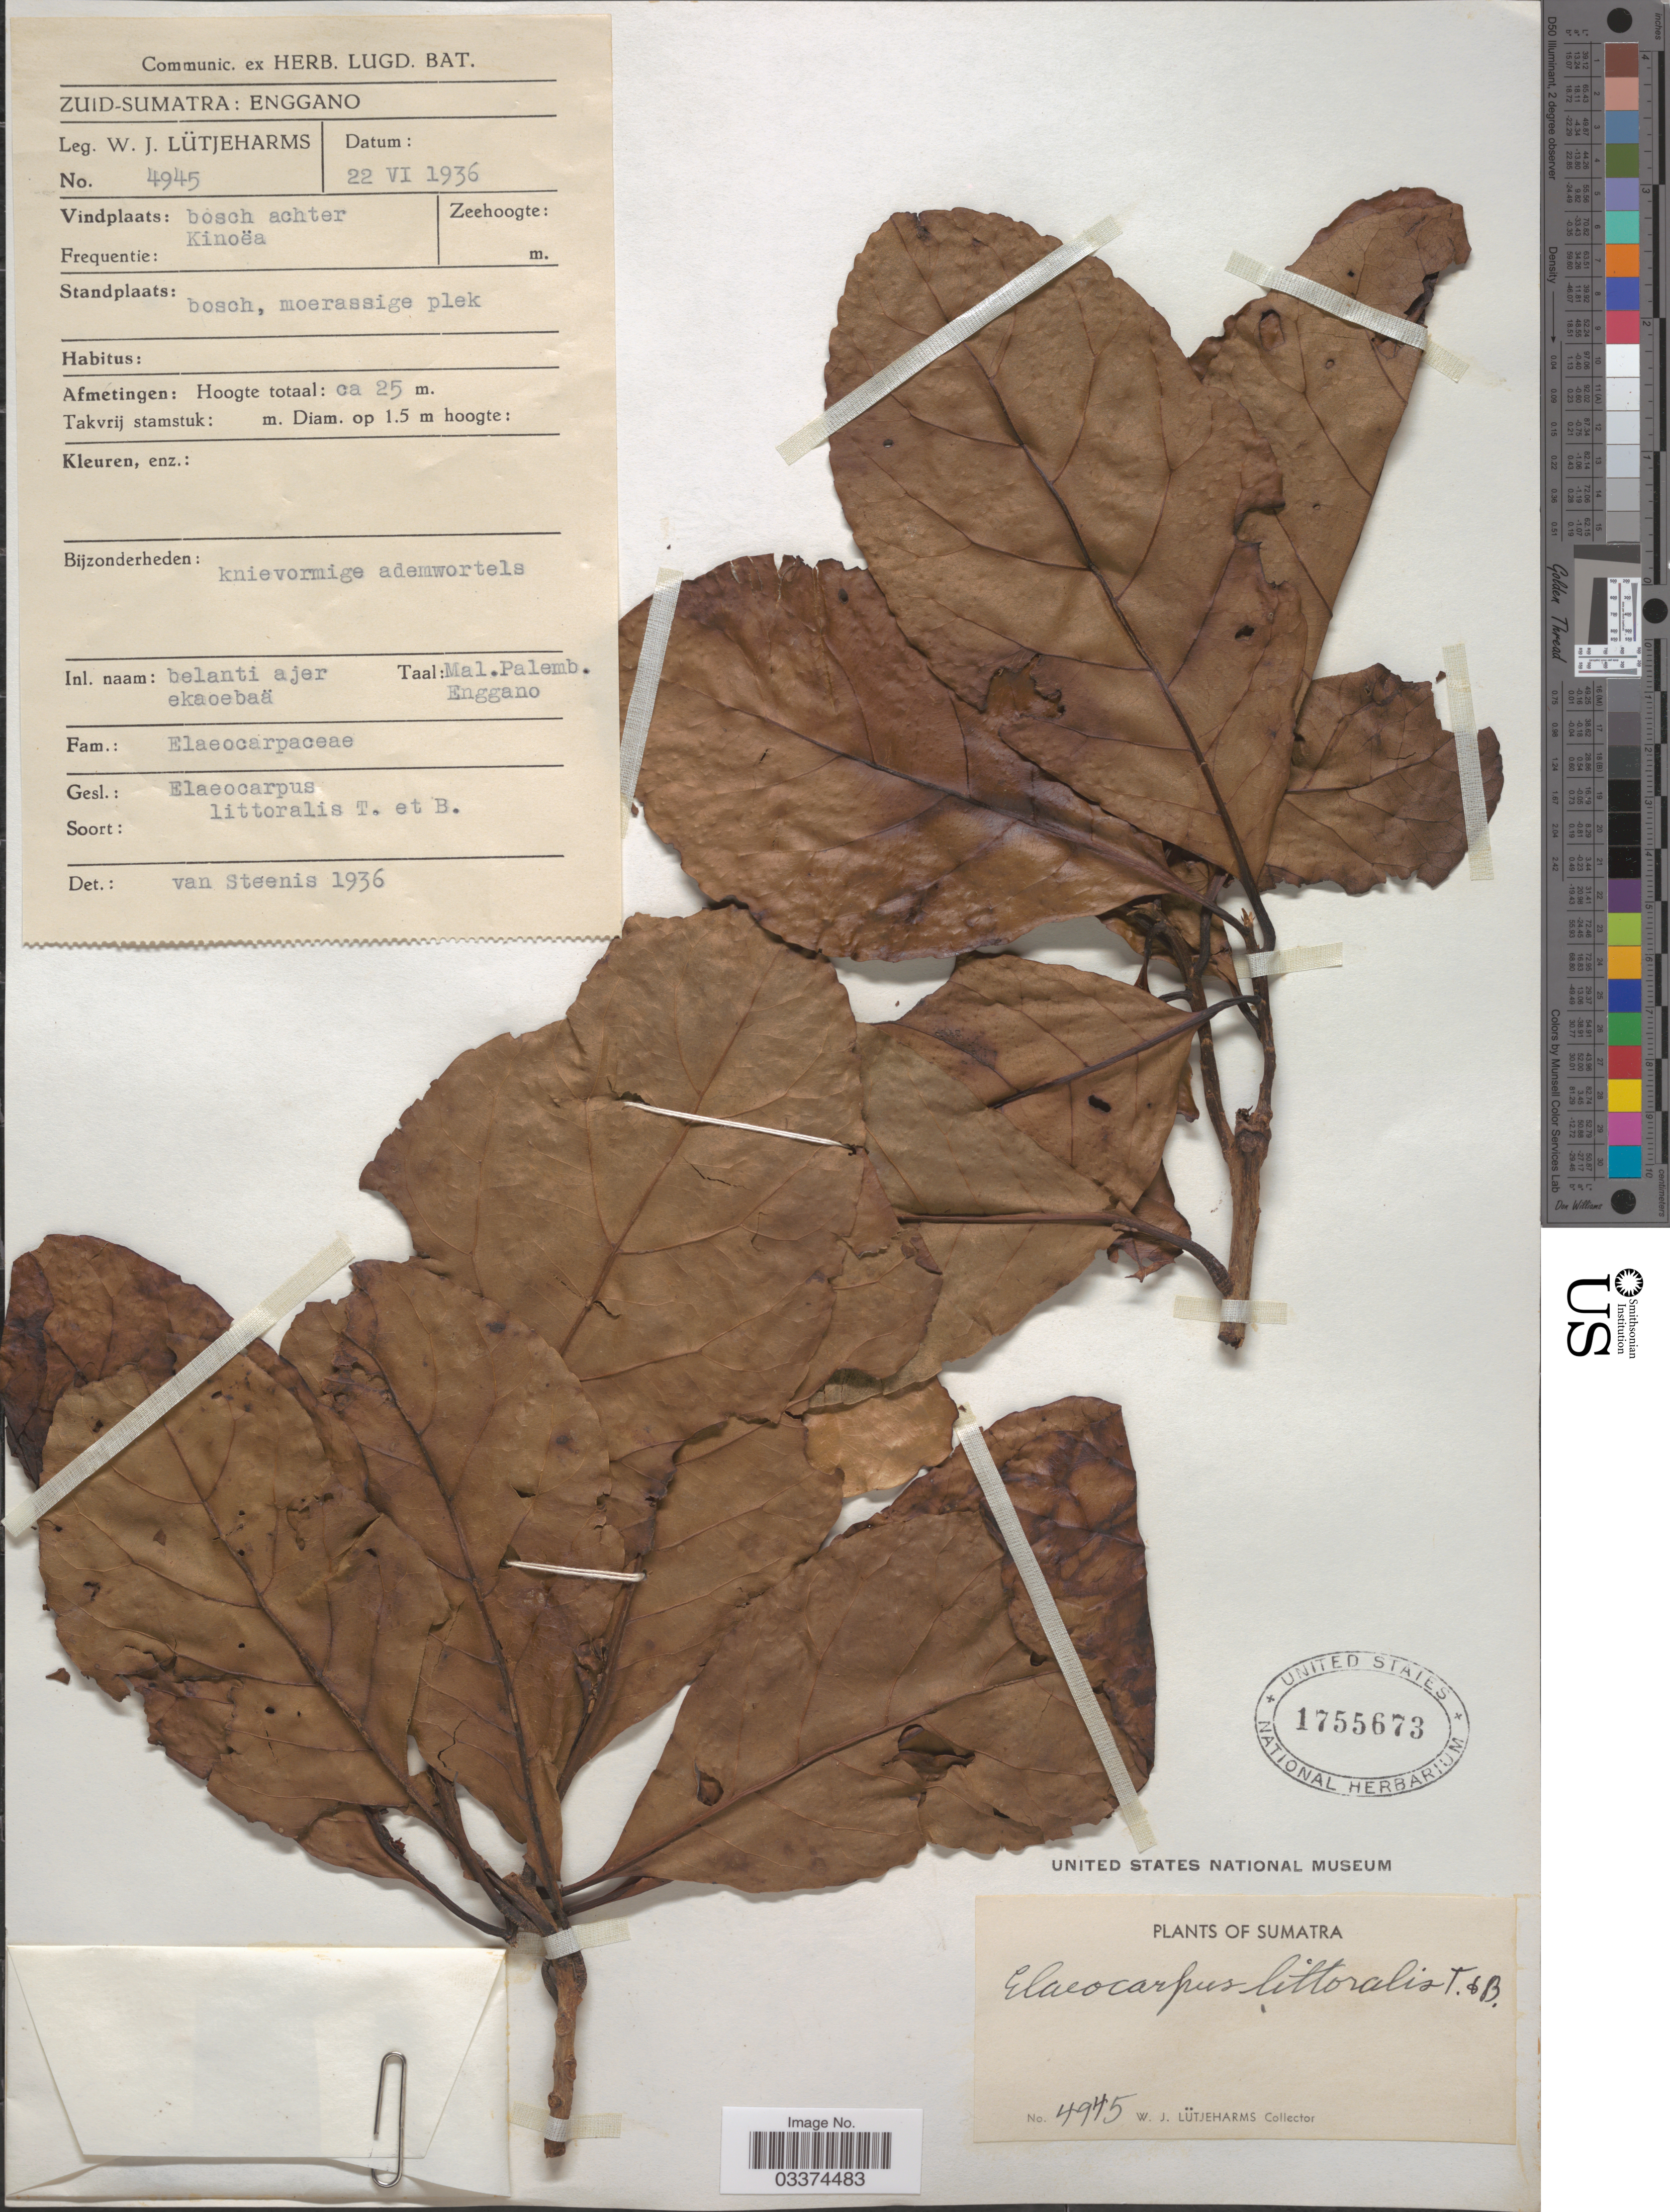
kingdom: Plantae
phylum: Tracheophyta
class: Magnoliopsida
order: Oxalidales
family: Elaeocarpaceae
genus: Elaeocarpus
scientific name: Elaeocarpus littoralis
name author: Teijsm. & Binn.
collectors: W. Lütjeharms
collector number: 4945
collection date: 1936-06-22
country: Indonesia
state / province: Sumatra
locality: Zuid-Sumatra: Enggano, bosch achter Kinoëa.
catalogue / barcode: US 1755673